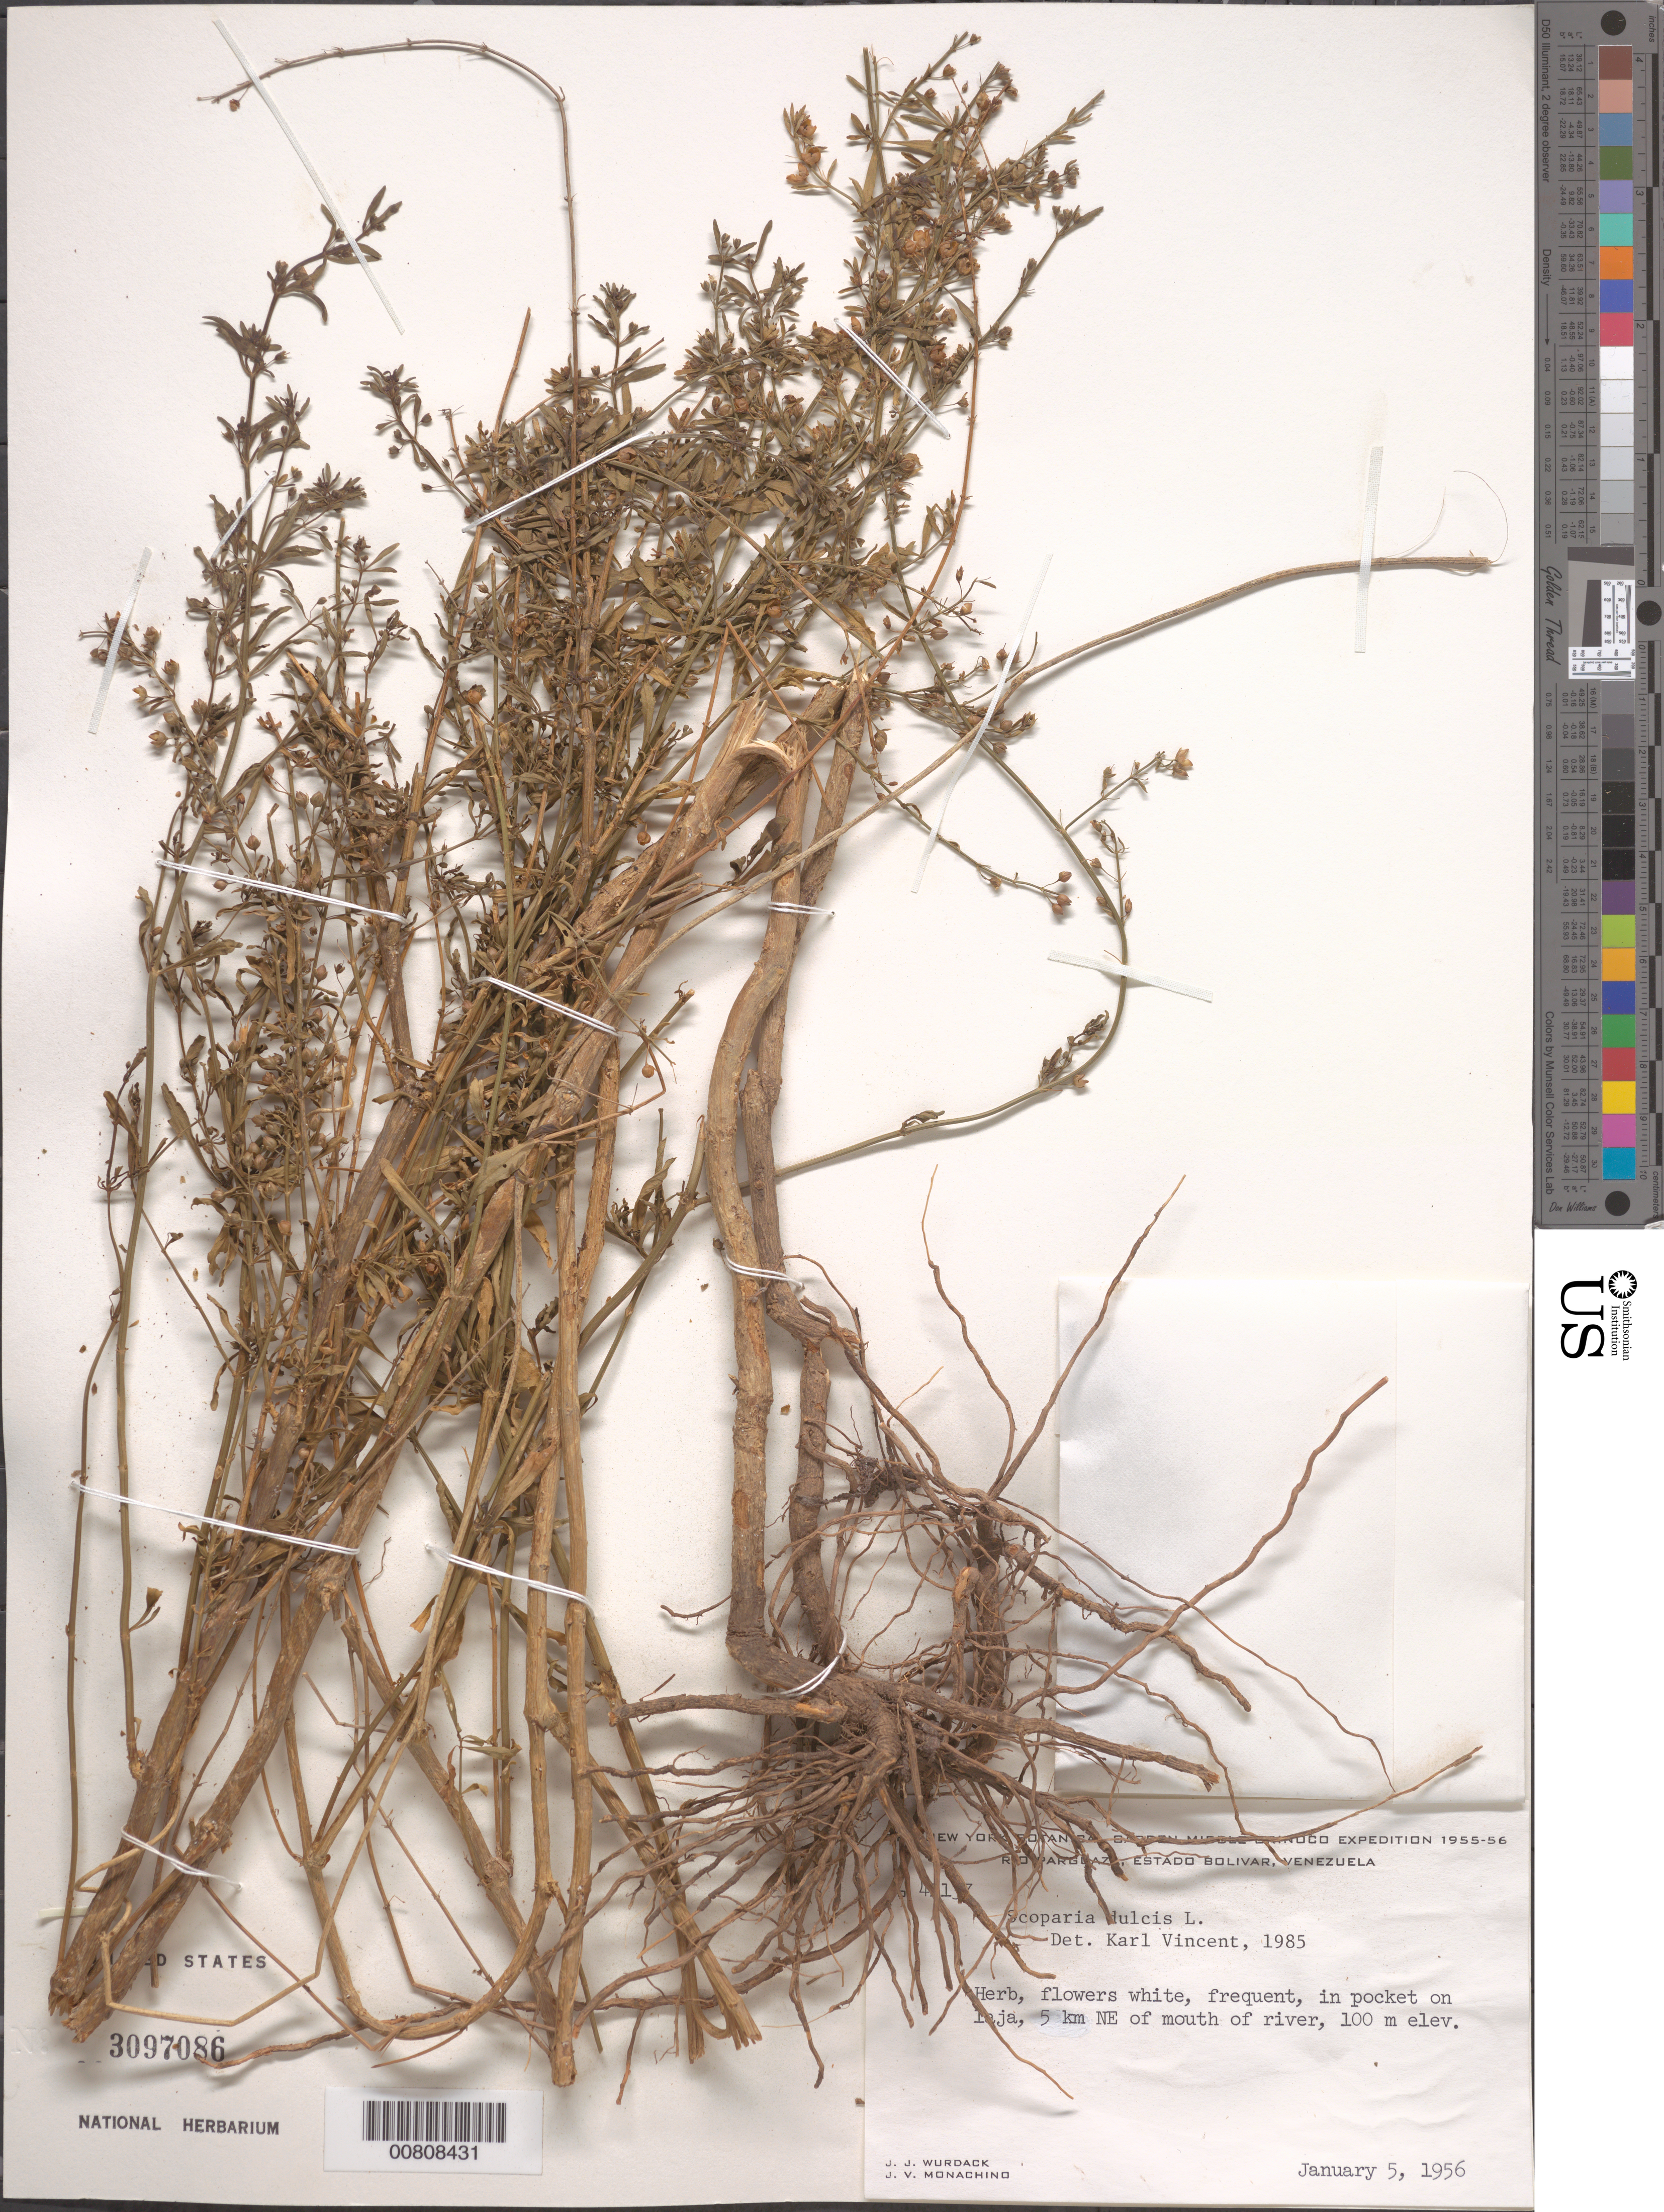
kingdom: Plantae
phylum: Tracheophyta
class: Magnoliopsida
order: Lamiales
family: Plantaginaceae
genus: Scoparia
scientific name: Scoparia dulcis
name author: L.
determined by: Vincent, K. A.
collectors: J. J. Wurdack & J. V. Monachino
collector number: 41137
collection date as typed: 5-Jan-56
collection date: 1956-01-05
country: Venezuela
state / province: Bolívar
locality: Rio Parguaza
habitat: In pockets on laja, 5 km NE of mouth of river.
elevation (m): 100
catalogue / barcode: US 3097086